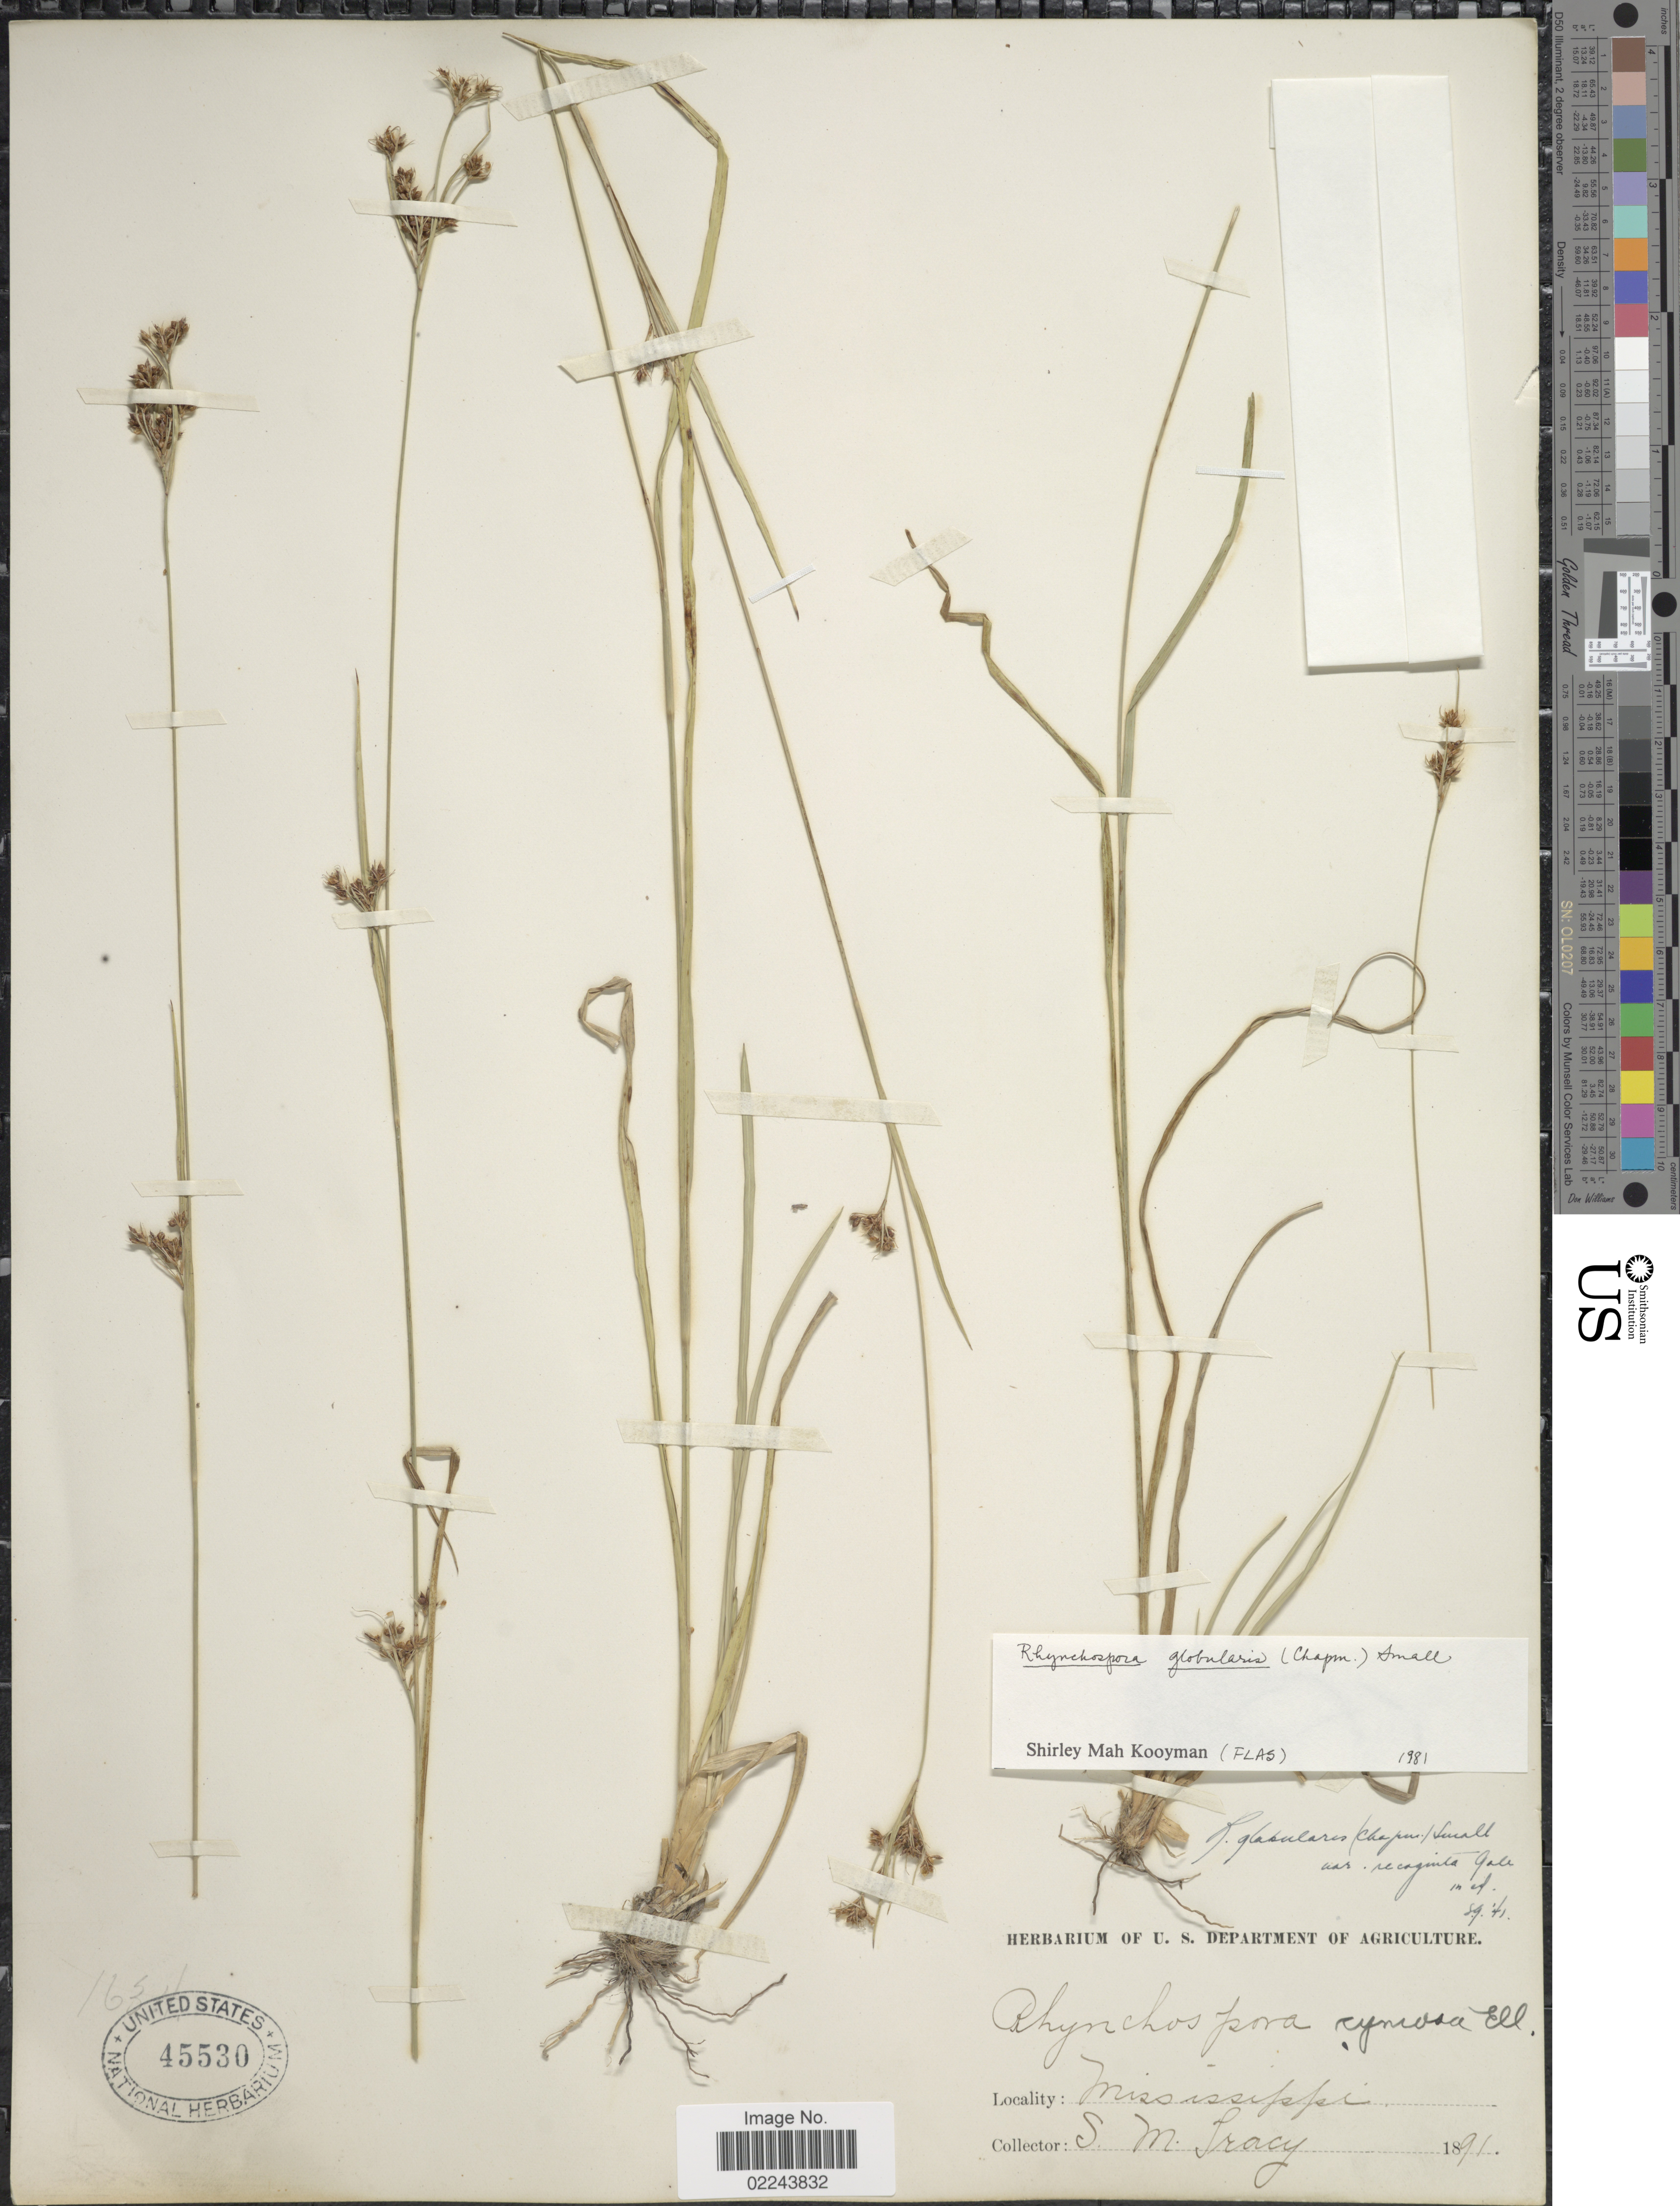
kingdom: Plantae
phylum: Tracheophyta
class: Liliopsida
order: Poales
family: Cyperaceae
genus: Rhynchospora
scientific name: Rhynchospora globularis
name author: (Chapm.) Small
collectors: S. M. Tracy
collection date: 1891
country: United States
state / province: Mississippi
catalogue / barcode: US 45530